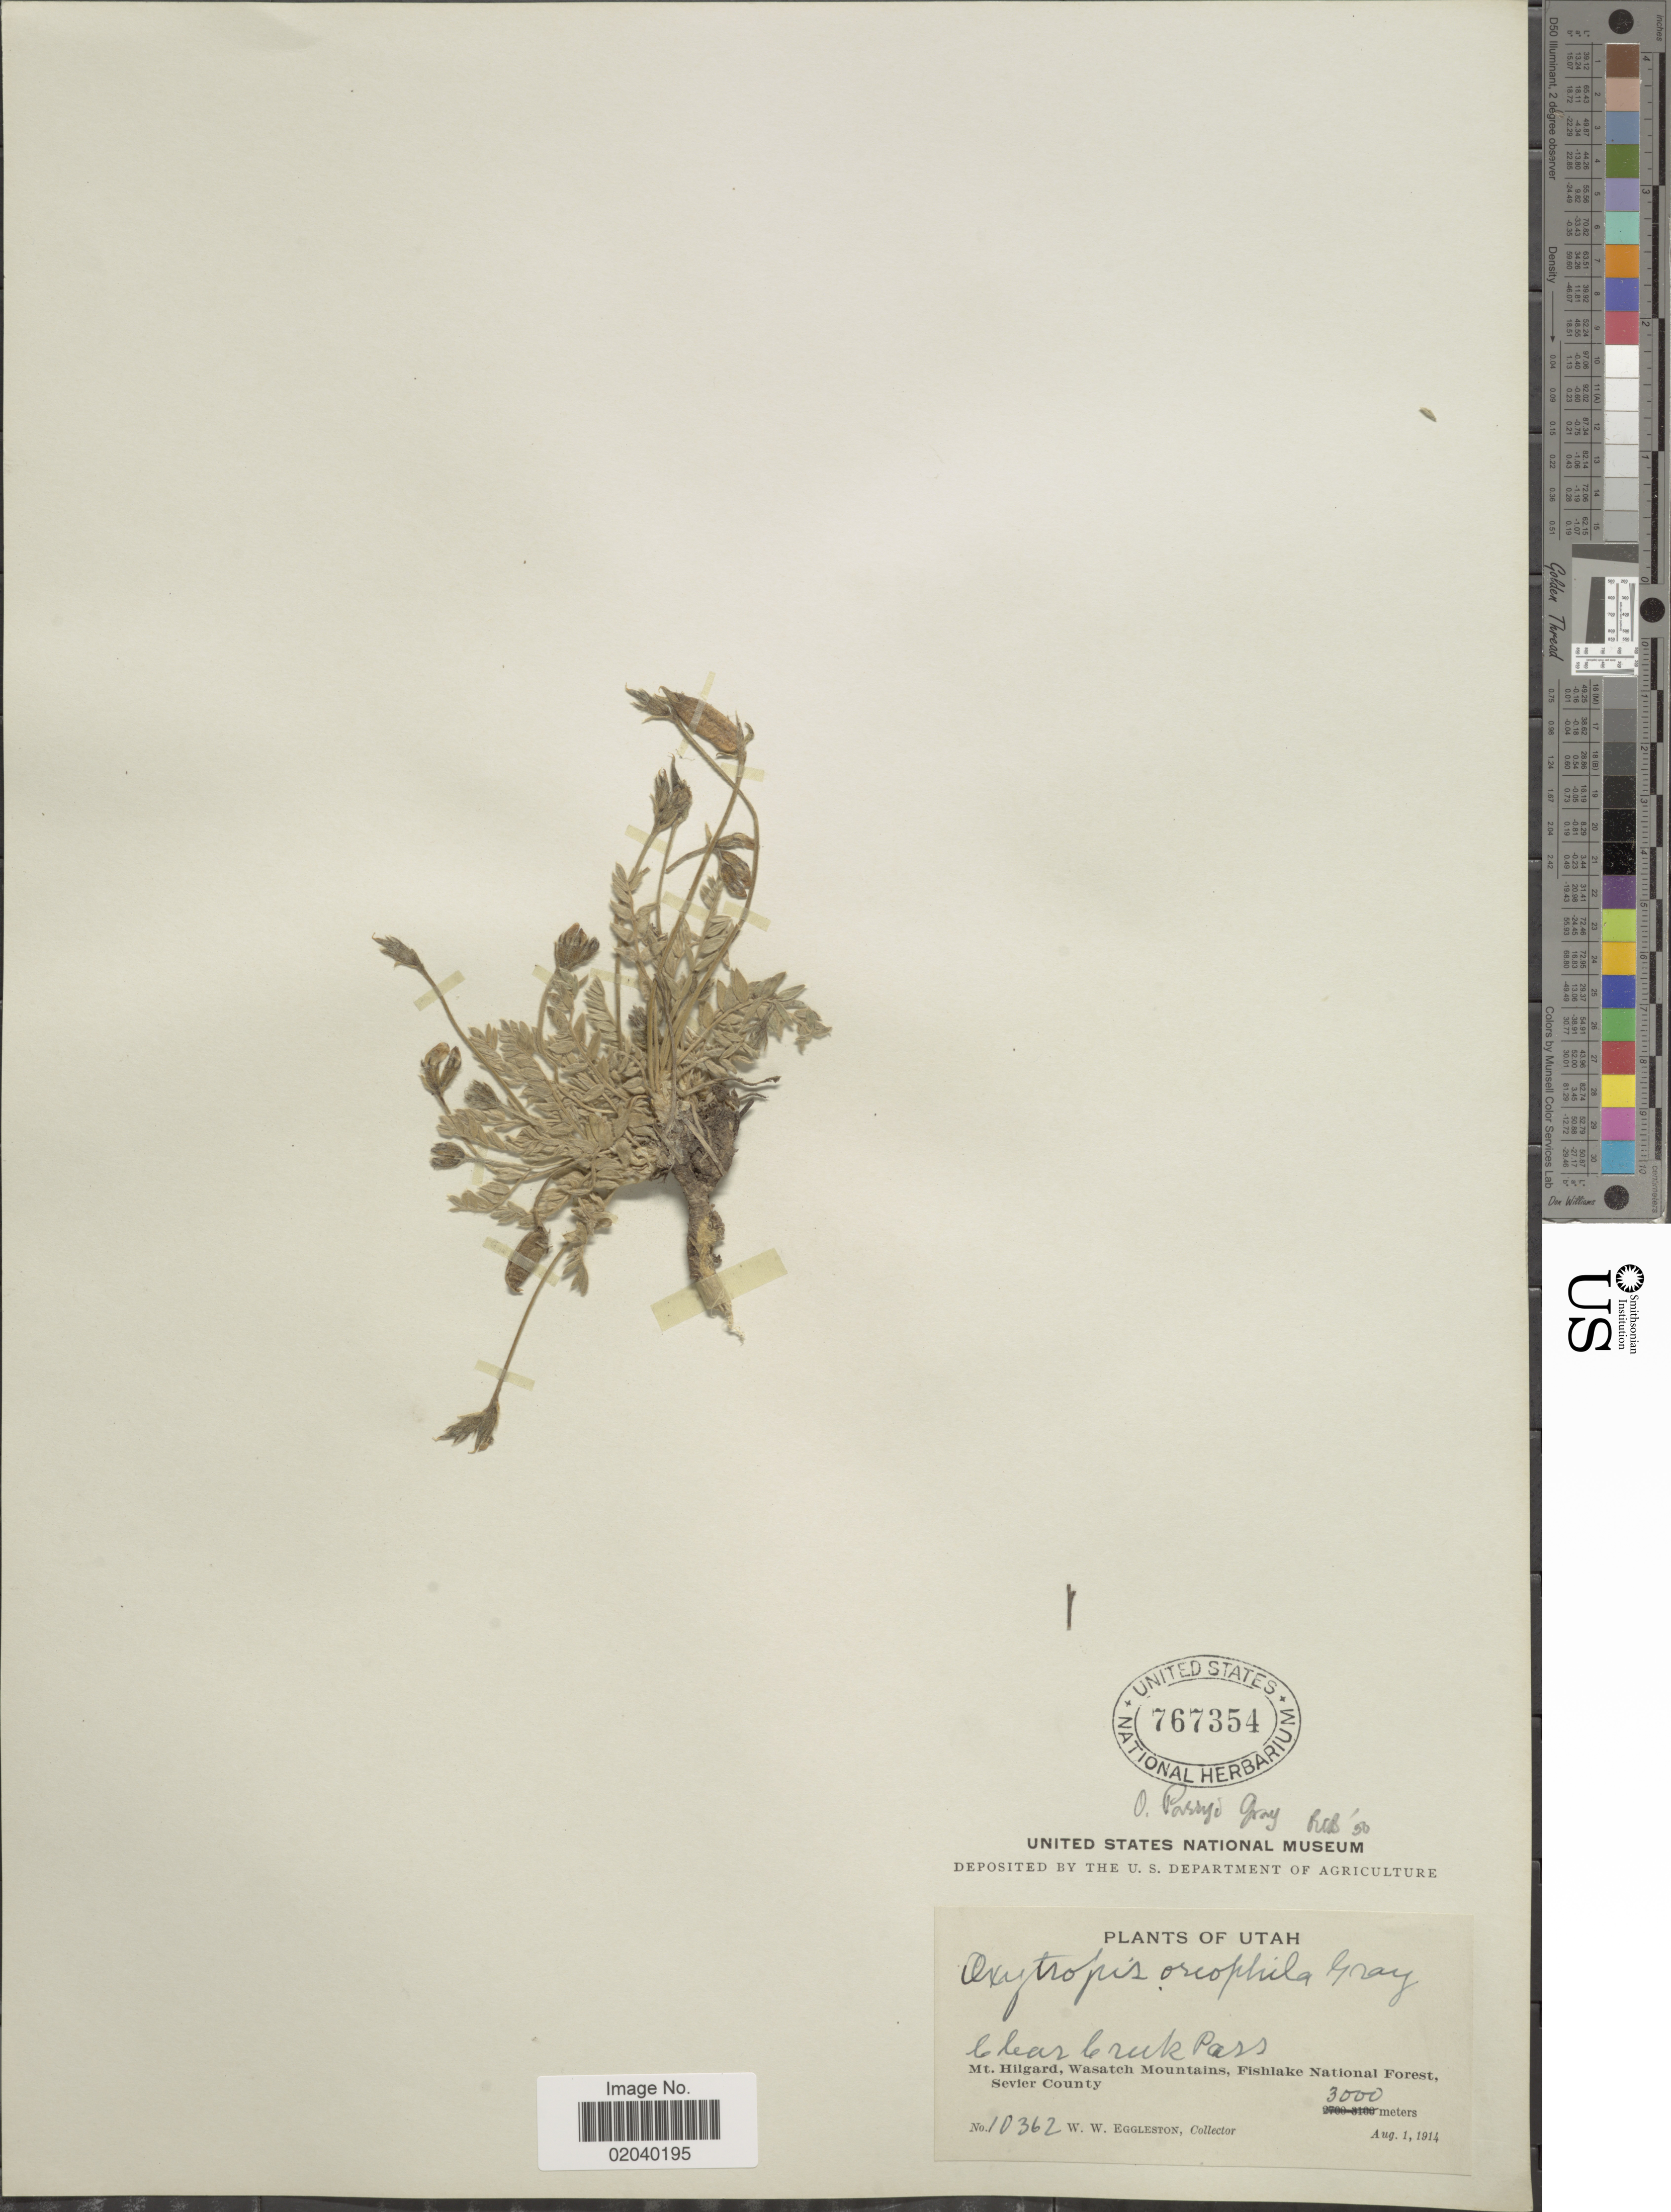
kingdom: Plantae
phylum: Tracheophyta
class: Magnoliopsida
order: Fabales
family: Fabaceae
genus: Oxytropis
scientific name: Oxytropis parryi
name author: A. Gray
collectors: W. W. Eggleston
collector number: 10362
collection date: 1914-08-01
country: United States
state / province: Utah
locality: Clear Creek Pass, Mt Hilgard, Wasatch Mountains, Fishlake National Forest, Sevier County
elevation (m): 3000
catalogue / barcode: US 767354